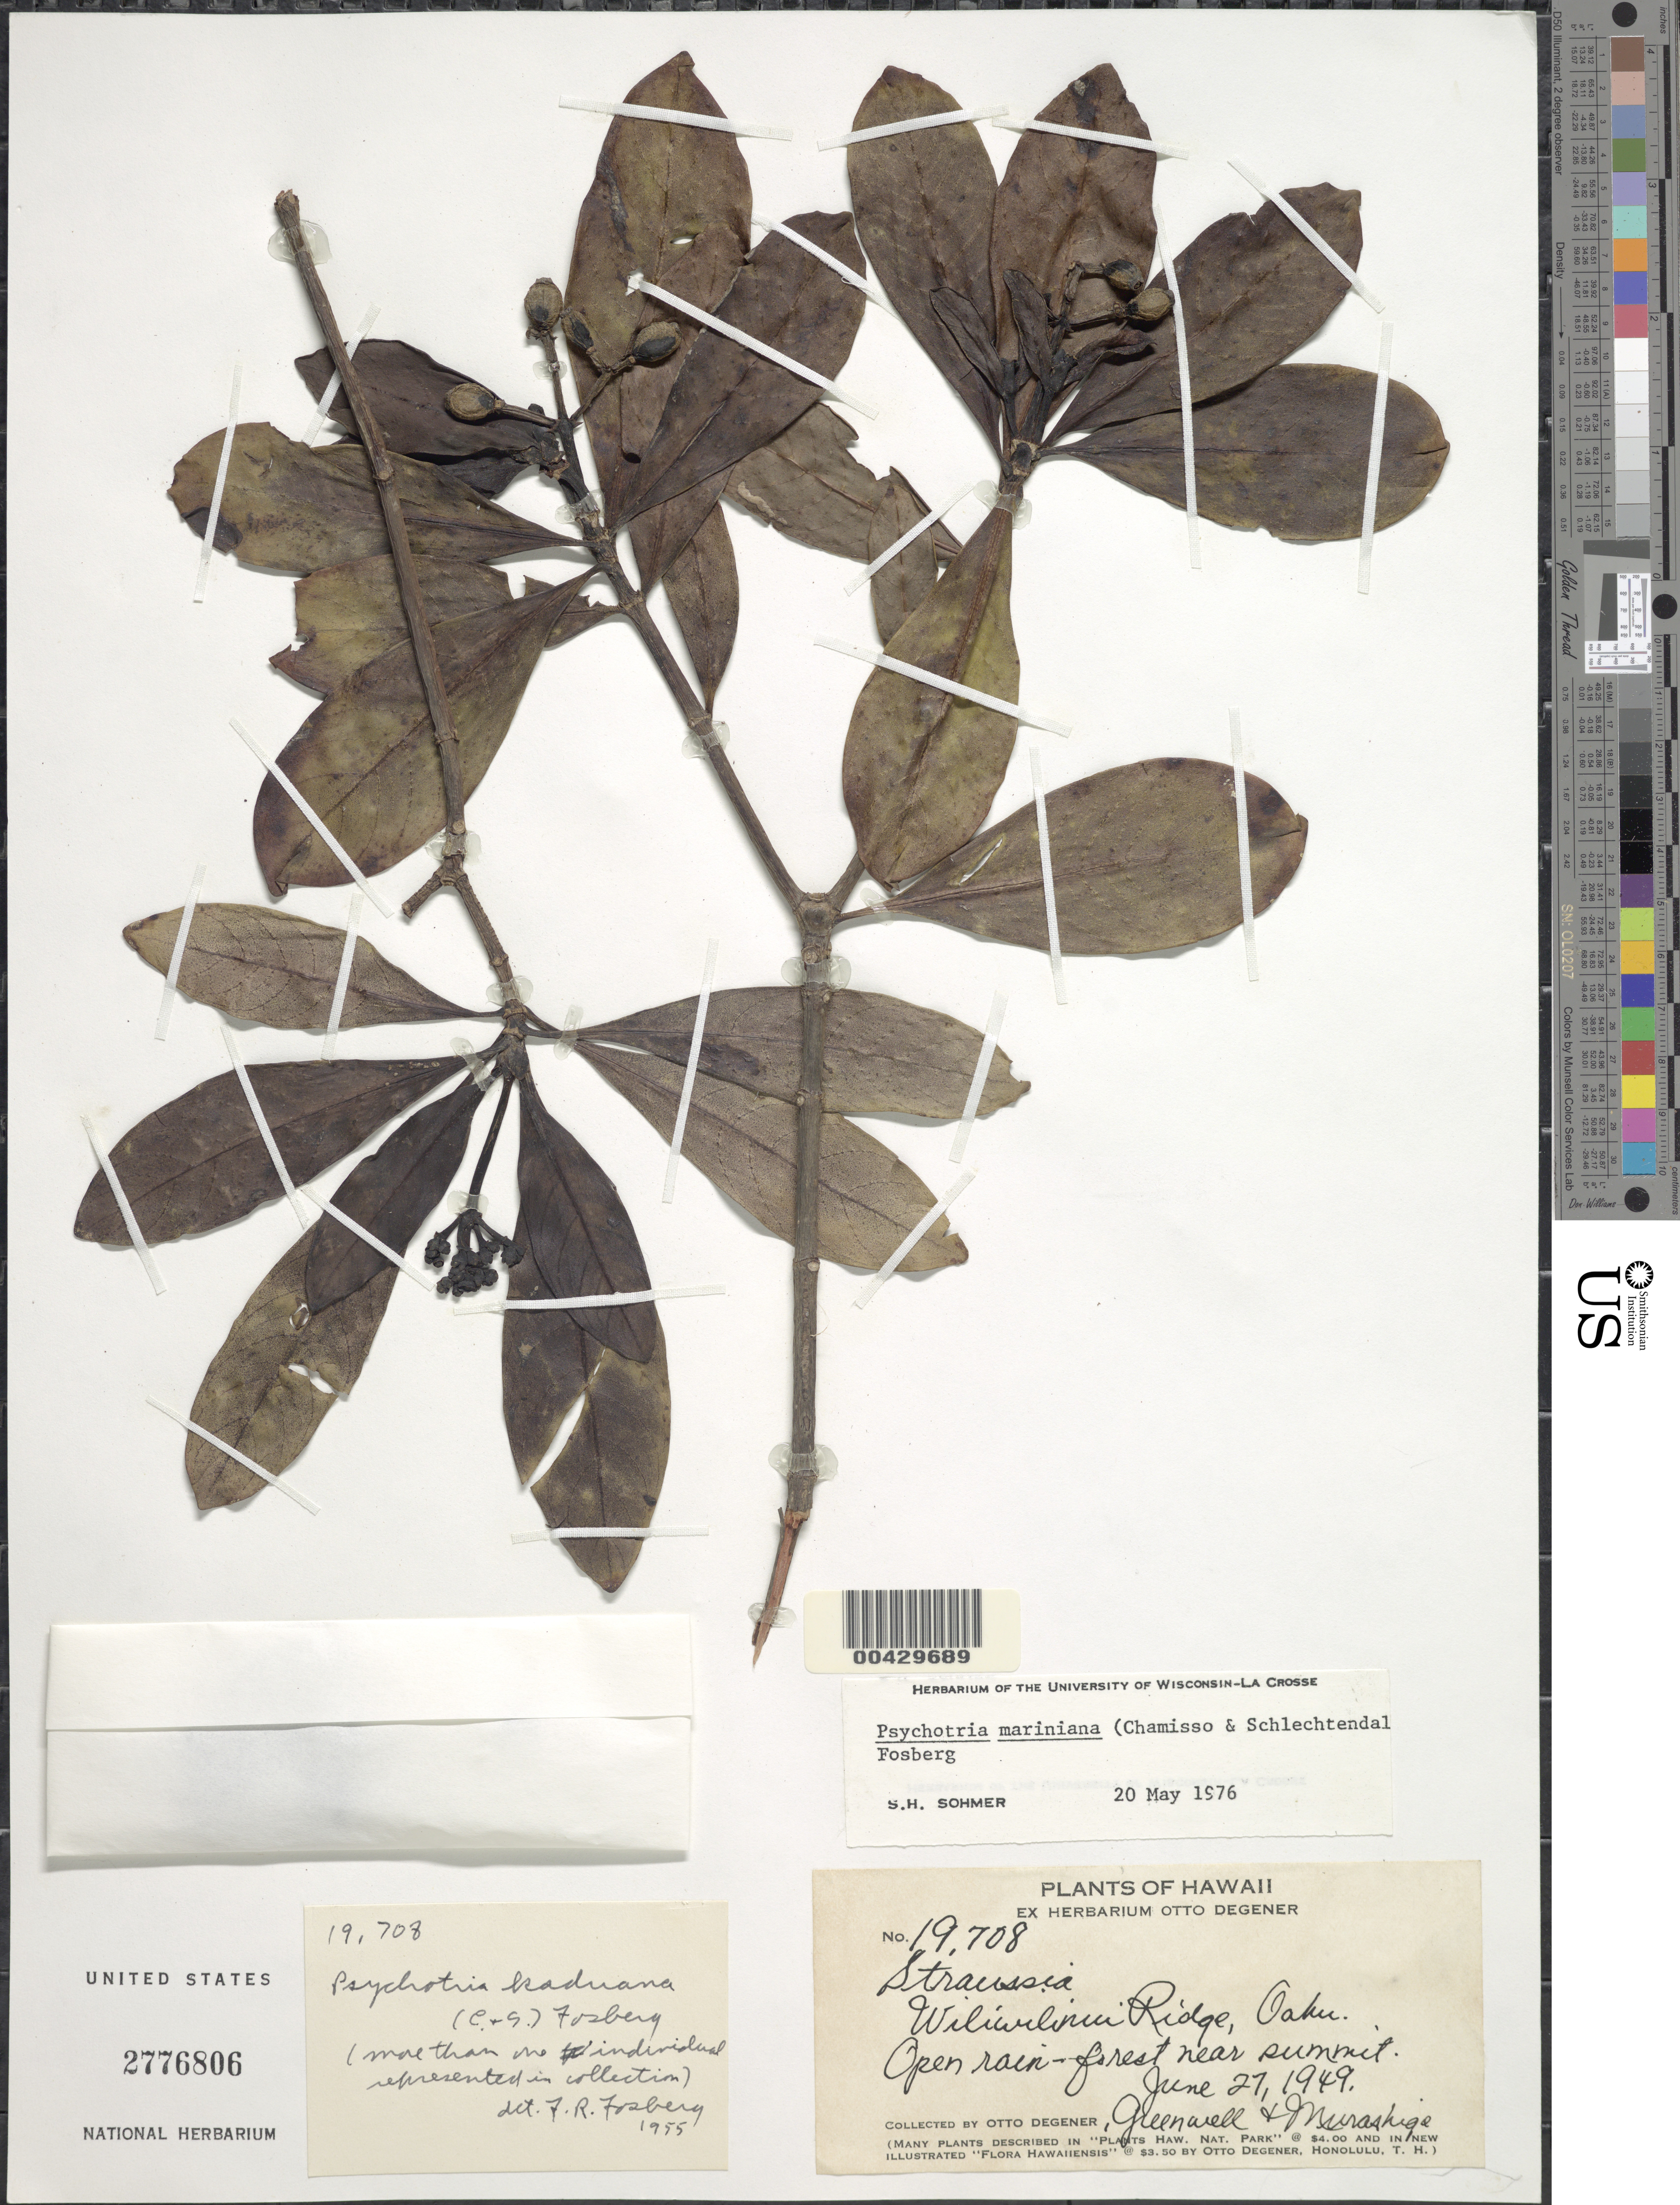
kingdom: Plantae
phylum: Tracheophyta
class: Magnoliopsida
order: Gentianales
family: Rubiaceae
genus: Psychotria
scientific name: Psychotria mariniana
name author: (Cham. & Schltdl.) Fosberg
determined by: Sohmer, S. H.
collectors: O. Degener, -. Greenwell & T. Murashige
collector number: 19708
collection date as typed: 27 Jun 1949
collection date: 1949-06-27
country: United States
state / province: Hawaii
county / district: Honolulu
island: Oahu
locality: Wiliwilinui Ridge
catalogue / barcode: US 2776806